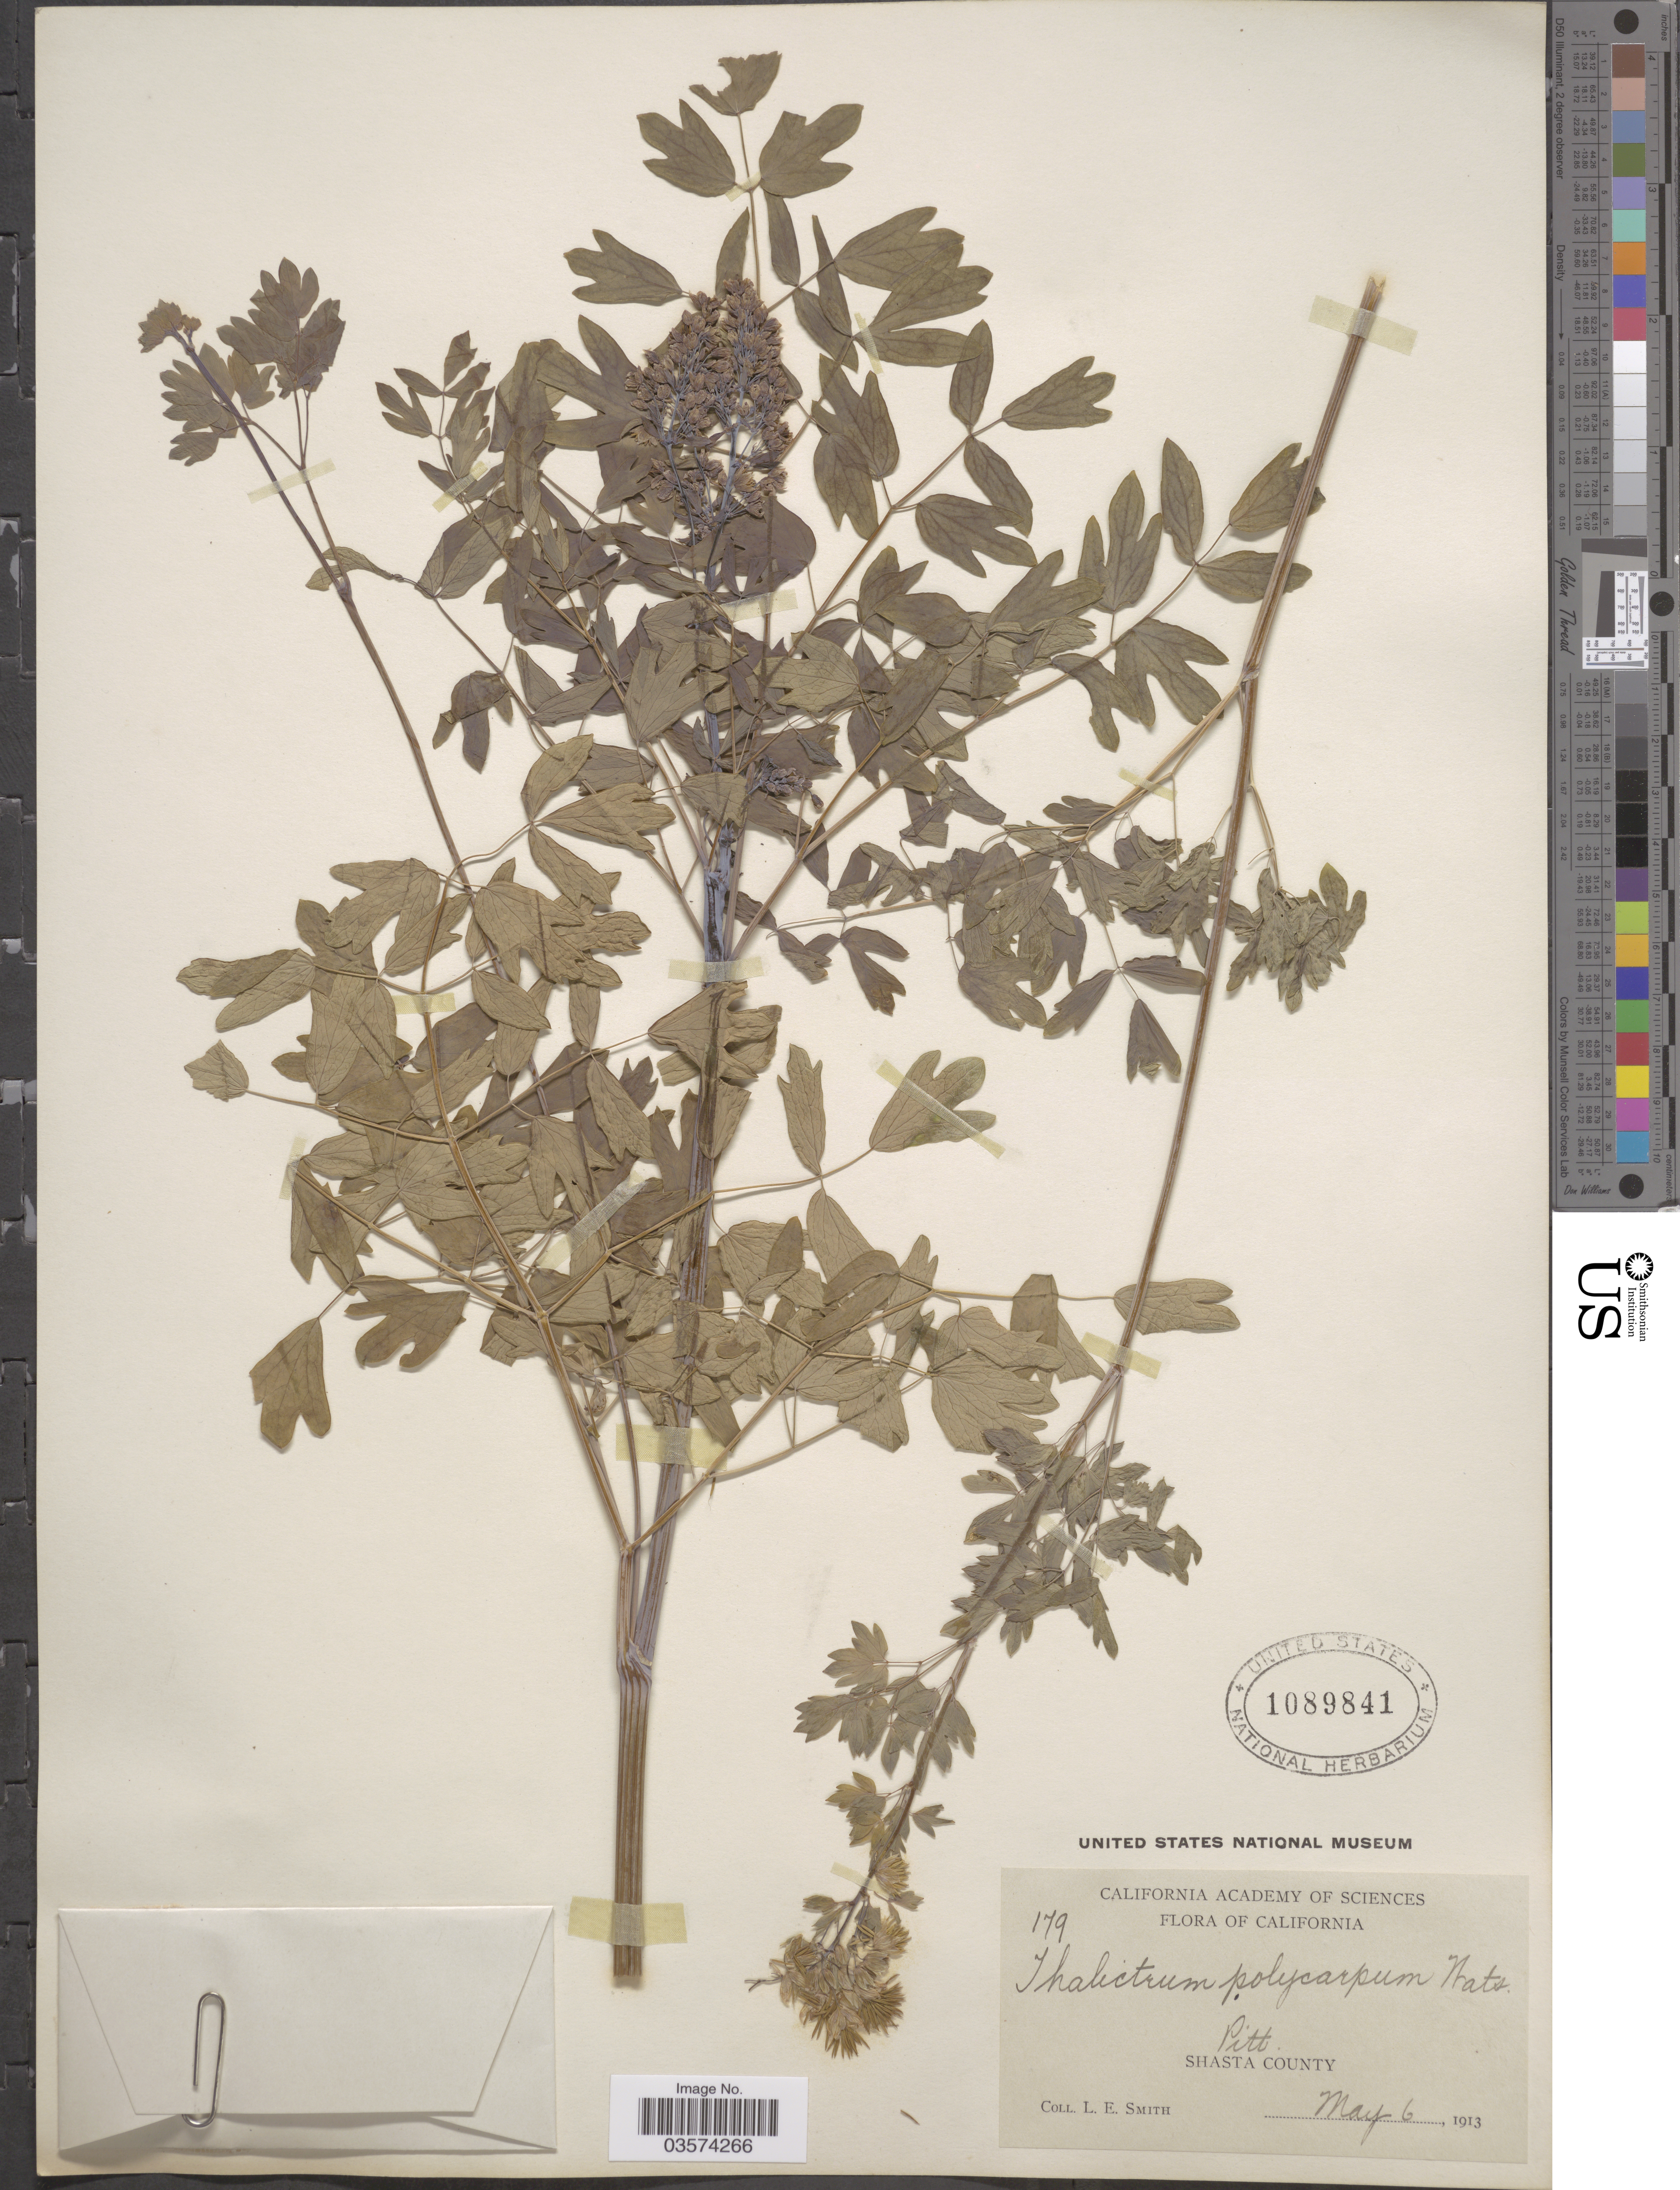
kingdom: Plantae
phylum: Tracheophyta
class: Magnoliopsida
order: Ranunculales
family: Ranunculaceae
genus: Thalictrum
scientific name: Thalictrum polycarpum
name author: (Torr.) S. Watson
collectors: L. E. Smith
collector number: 179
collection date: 1913-05-06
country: United States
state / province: California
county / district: Shasta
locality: Pitt. Shasta County.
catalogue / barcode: US 1089841